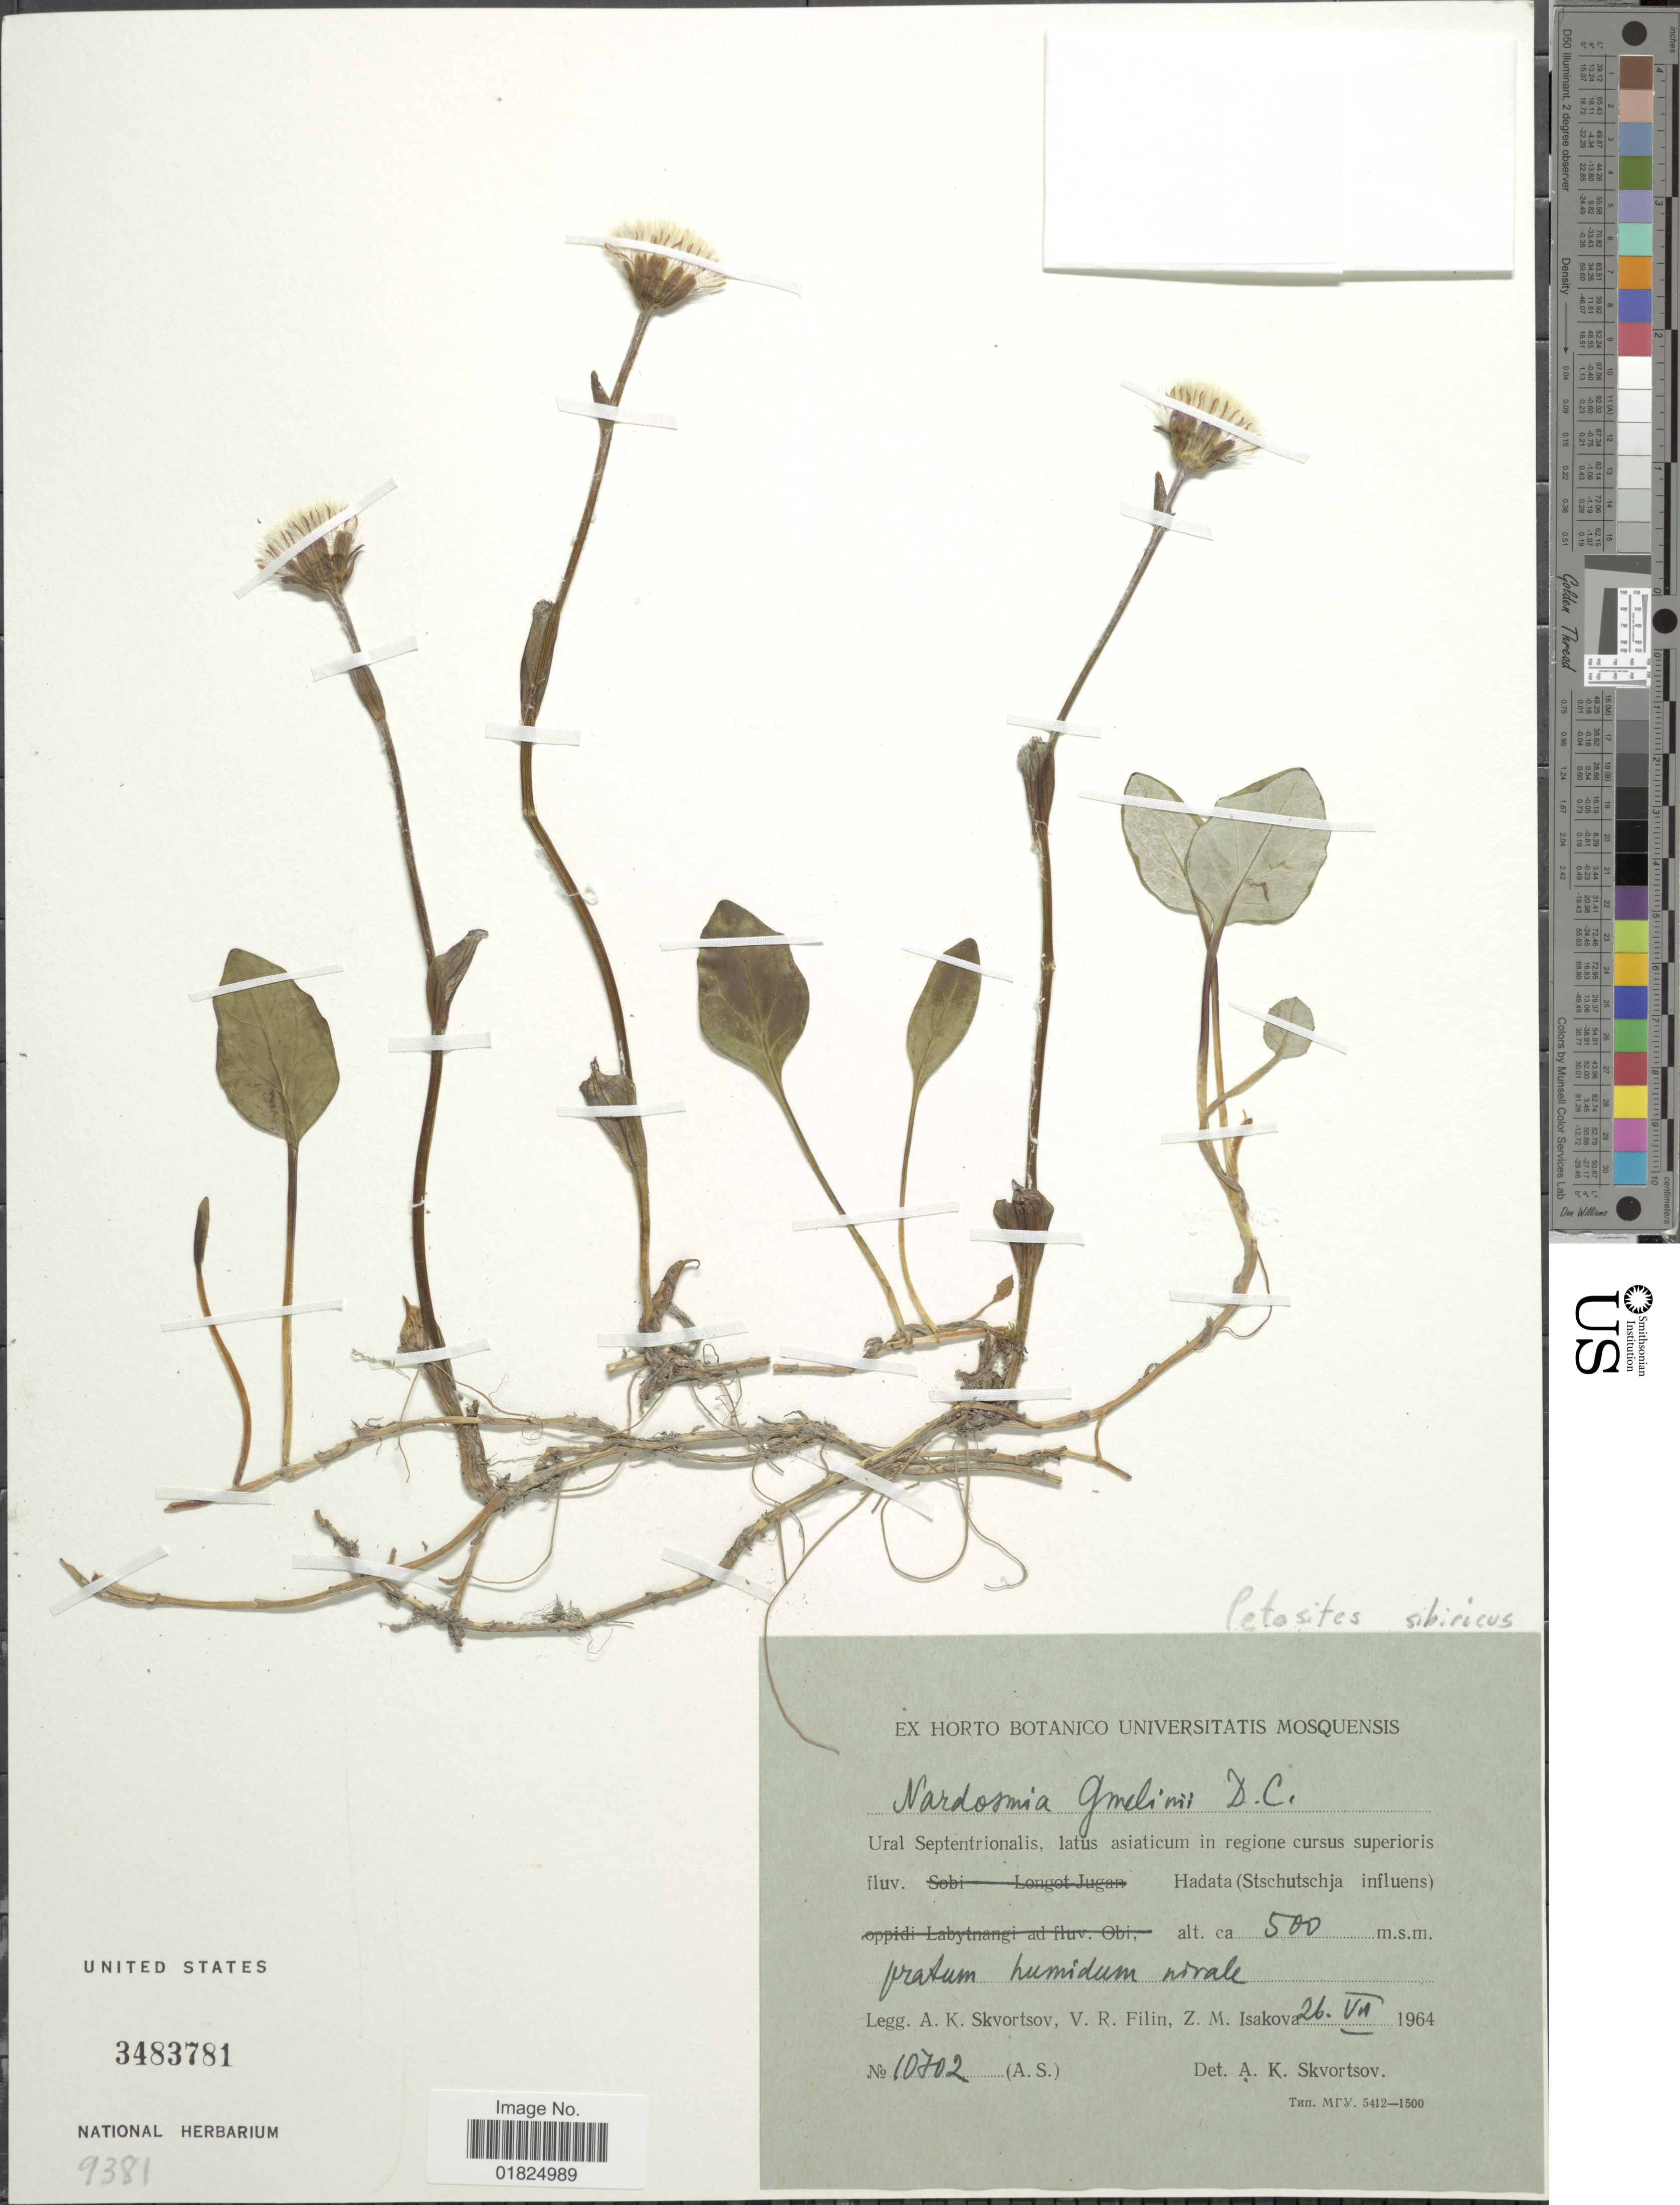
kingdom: Plantae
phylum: Tracheophyta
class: Magnoliopsida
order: Asterales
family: Asteraceae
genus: Petasites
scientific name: Petasites sibiricus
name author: (J.F. Gmel.) Dingwall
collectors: A. K. Skvortsov, V. Filin & Z. Isakova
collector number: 10702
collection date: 1964-07-26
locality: Ural Septentrionalis, latus asiaticum in regione cursus superioris fluv, Hadata (Stschutschja influens)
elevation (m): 500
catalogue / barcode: US 3483781